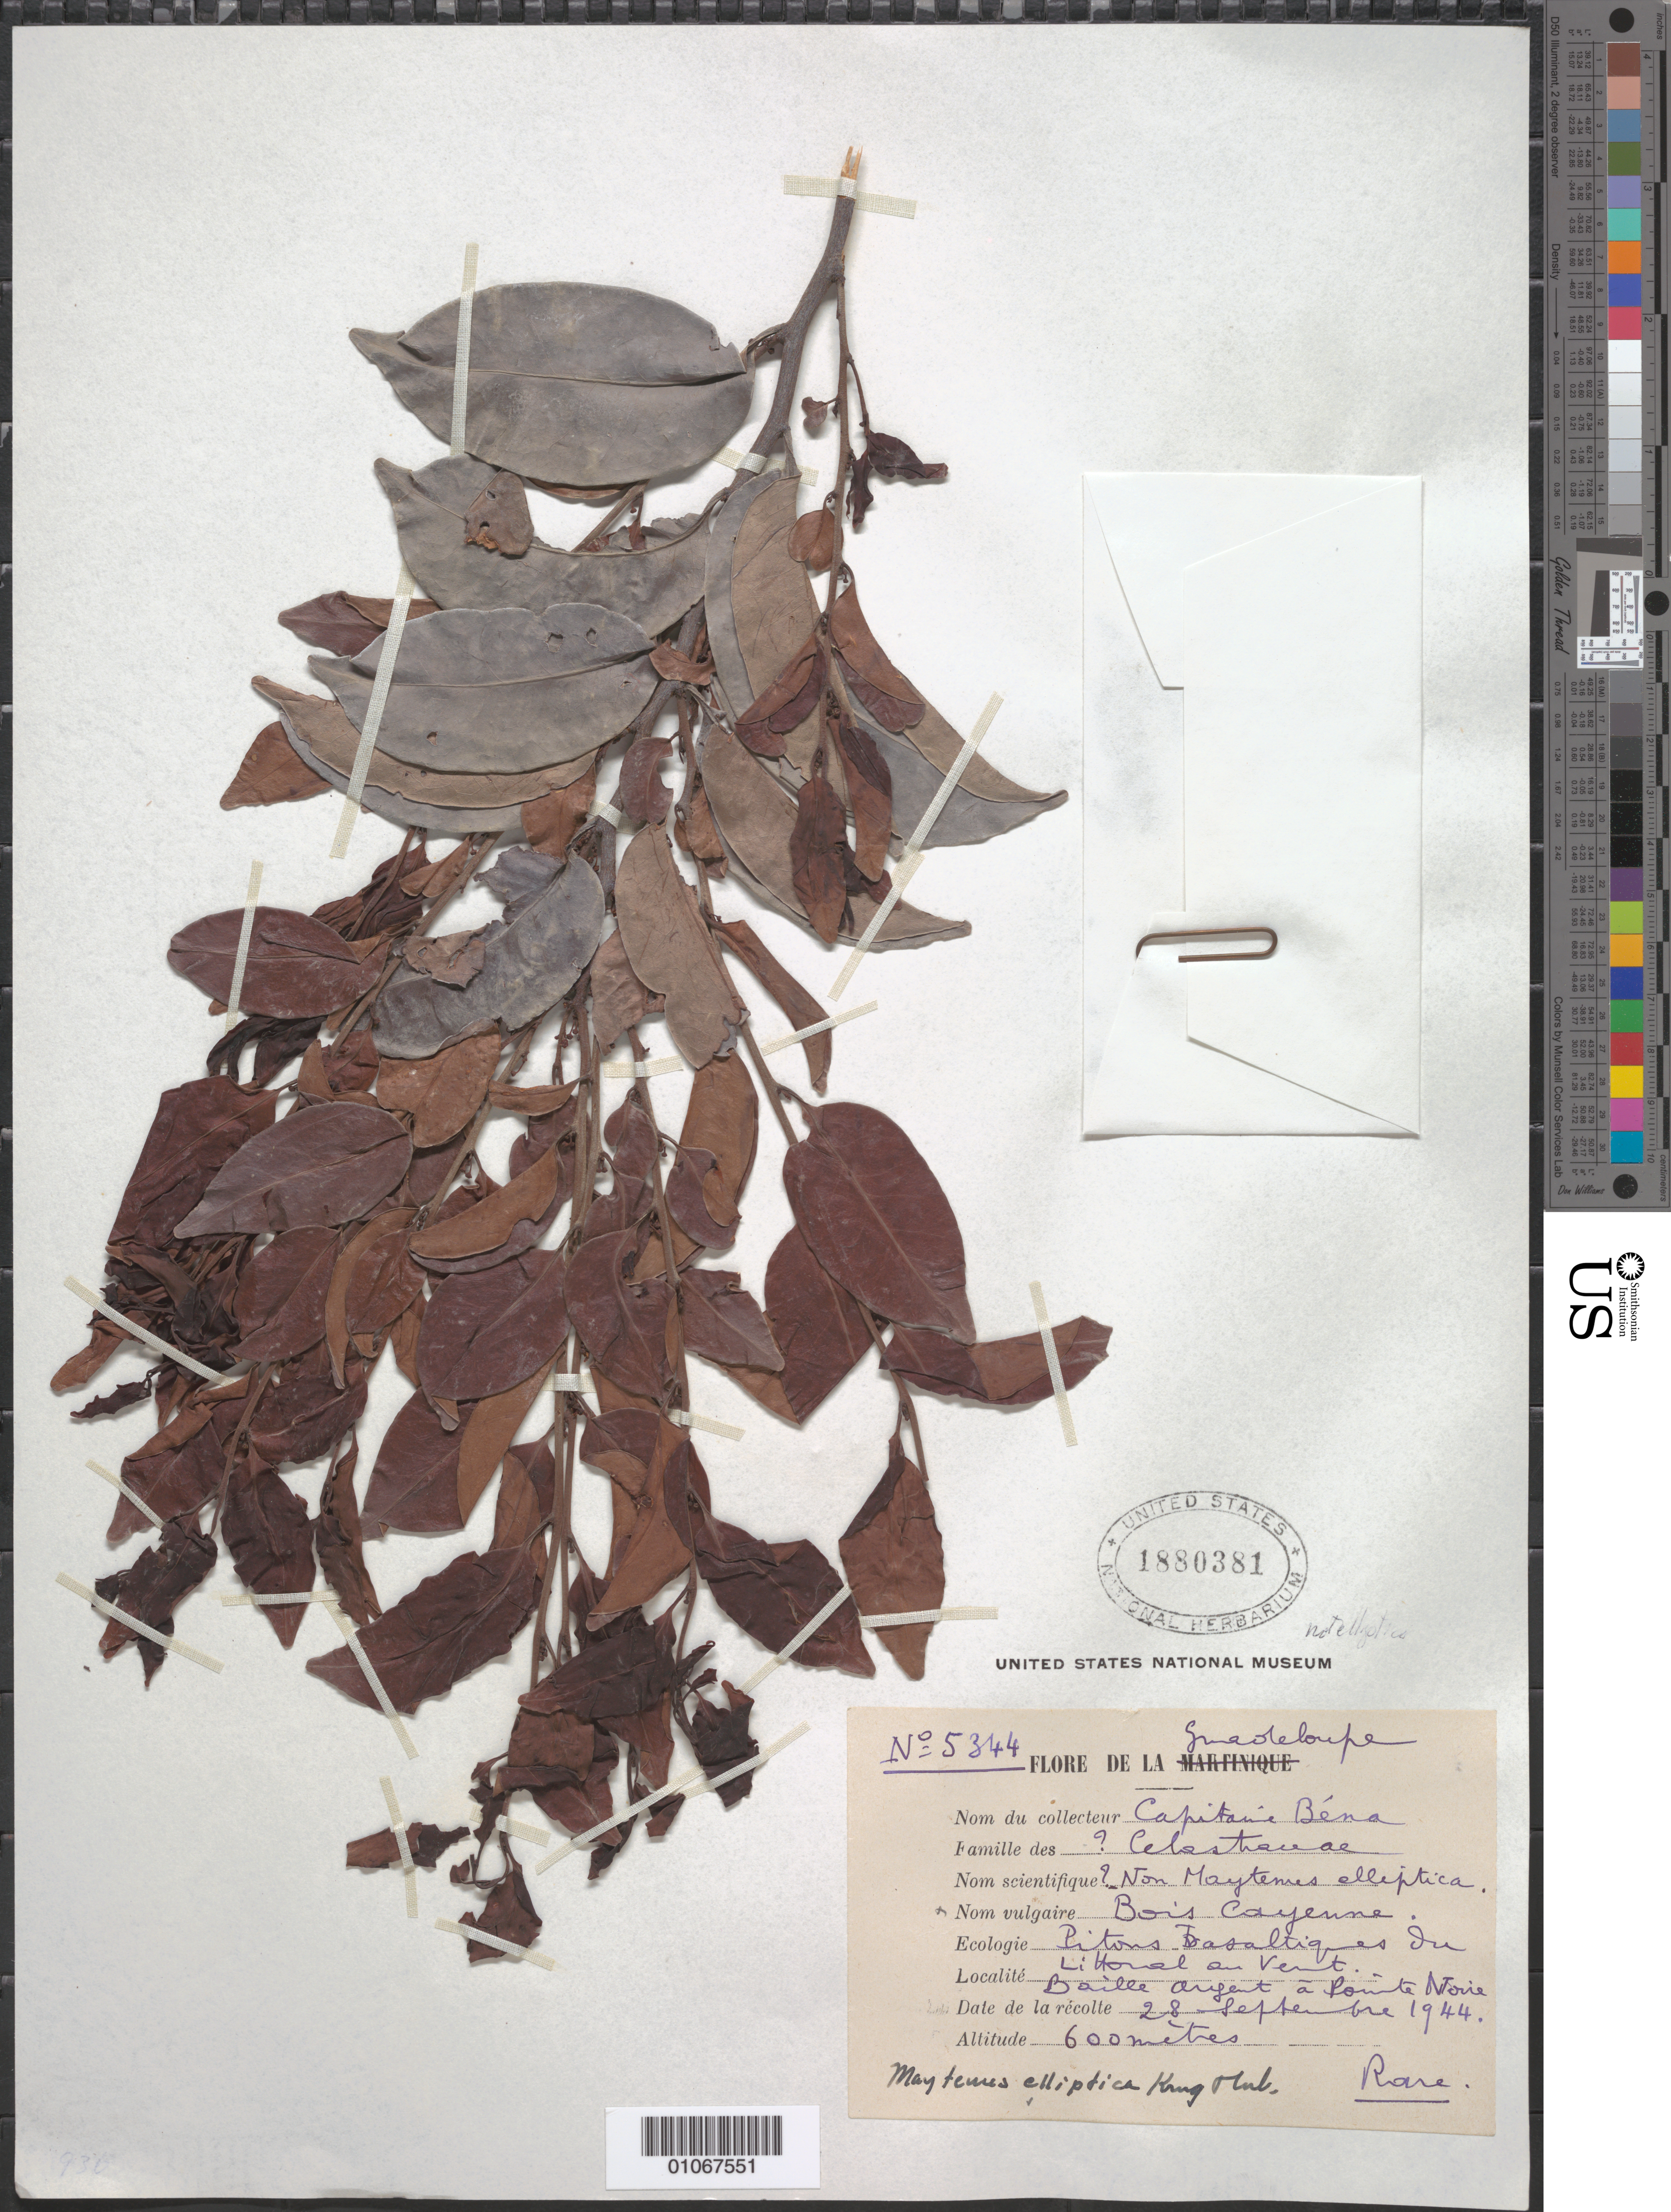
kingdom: Plantae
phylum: Tracheophyta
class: Magnoliopsida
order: Celastrales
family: Celastraceae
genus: Maytenus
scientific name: Maytenus elliptica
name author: (Lam.) Krug & Urb.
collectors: R. Béna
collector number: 5344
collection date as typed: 28 Sep 1944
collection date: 1944-09-28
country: Guadeloupe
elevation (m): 600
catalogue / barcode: US 1880381